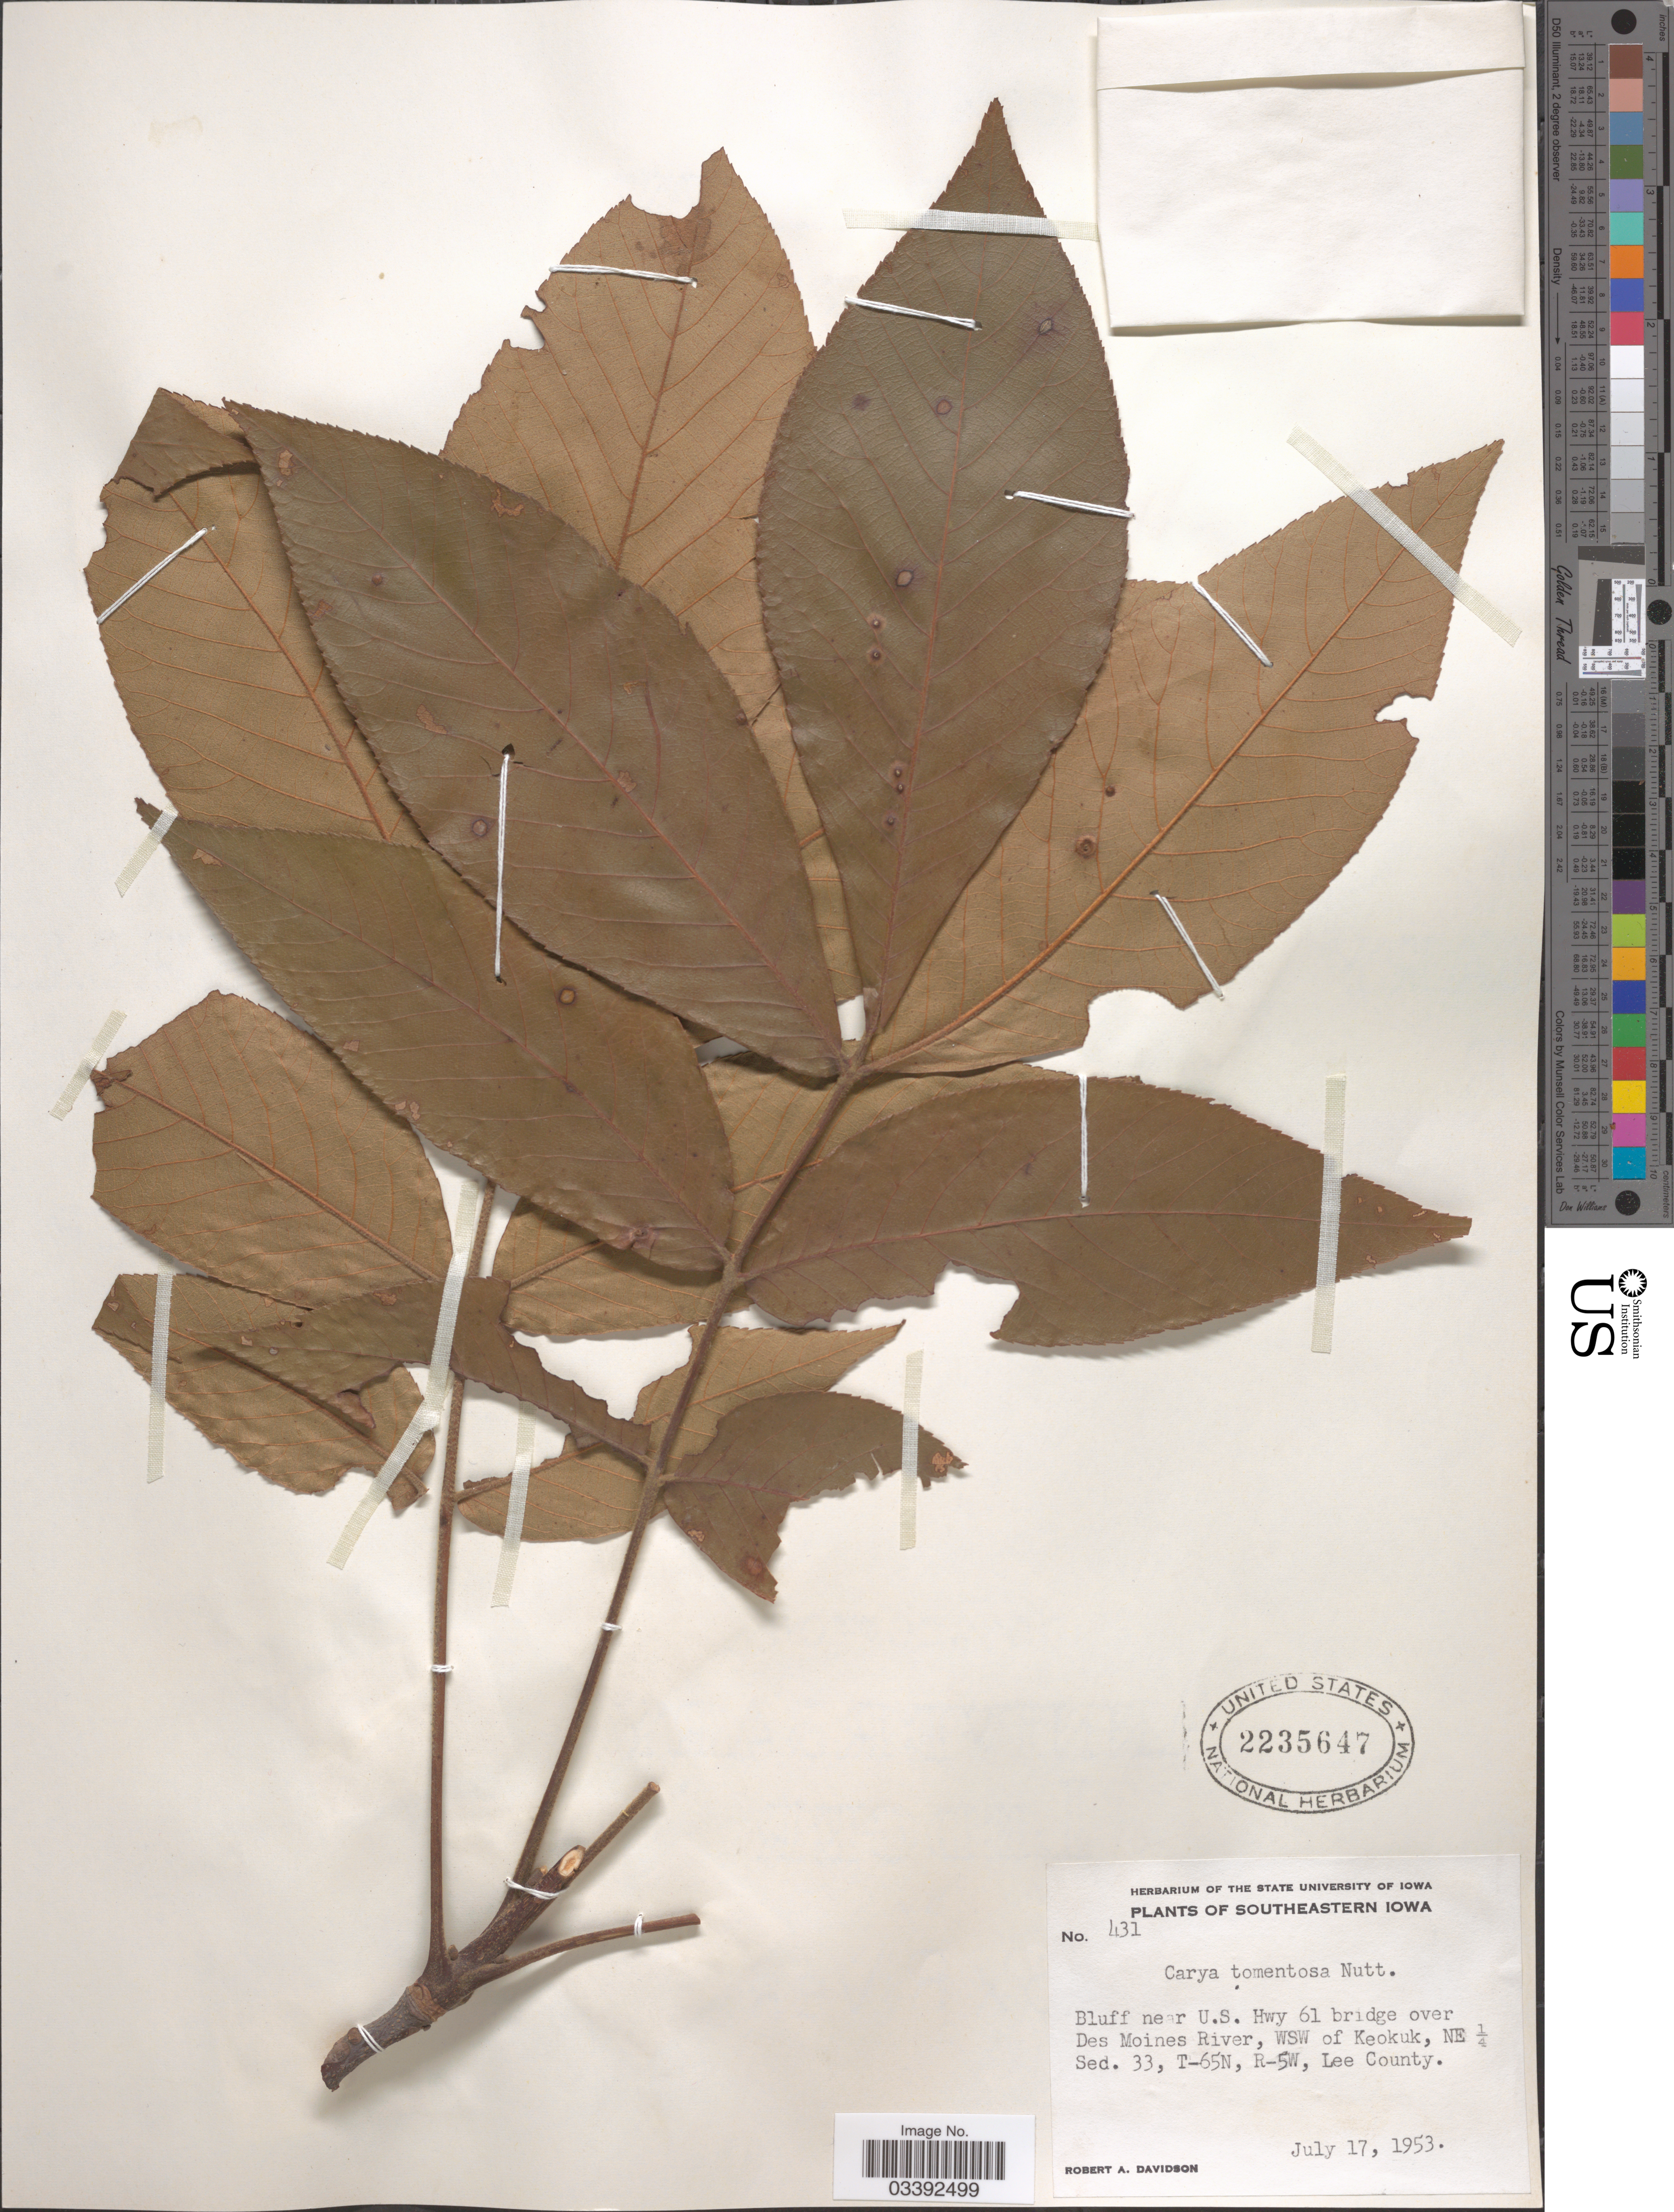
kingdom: Plantae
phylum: Tracheophyta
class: Magnoliopsida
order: Fagales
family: Juglandaceae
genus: Carya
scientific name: Carya tomentosa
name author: (Lam.) Nutt.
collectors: R. A. Davidson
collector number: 431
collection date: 1953-07-17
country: United States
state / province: Iowa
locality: Southeastern Iowa. Bluff near U.S. Hwy 61 bridge over Des Moines River, WSW of Keokuk, NE ¼ Sec. 33, T-65N, R-5W, Lee County.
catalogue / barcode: US 2235647